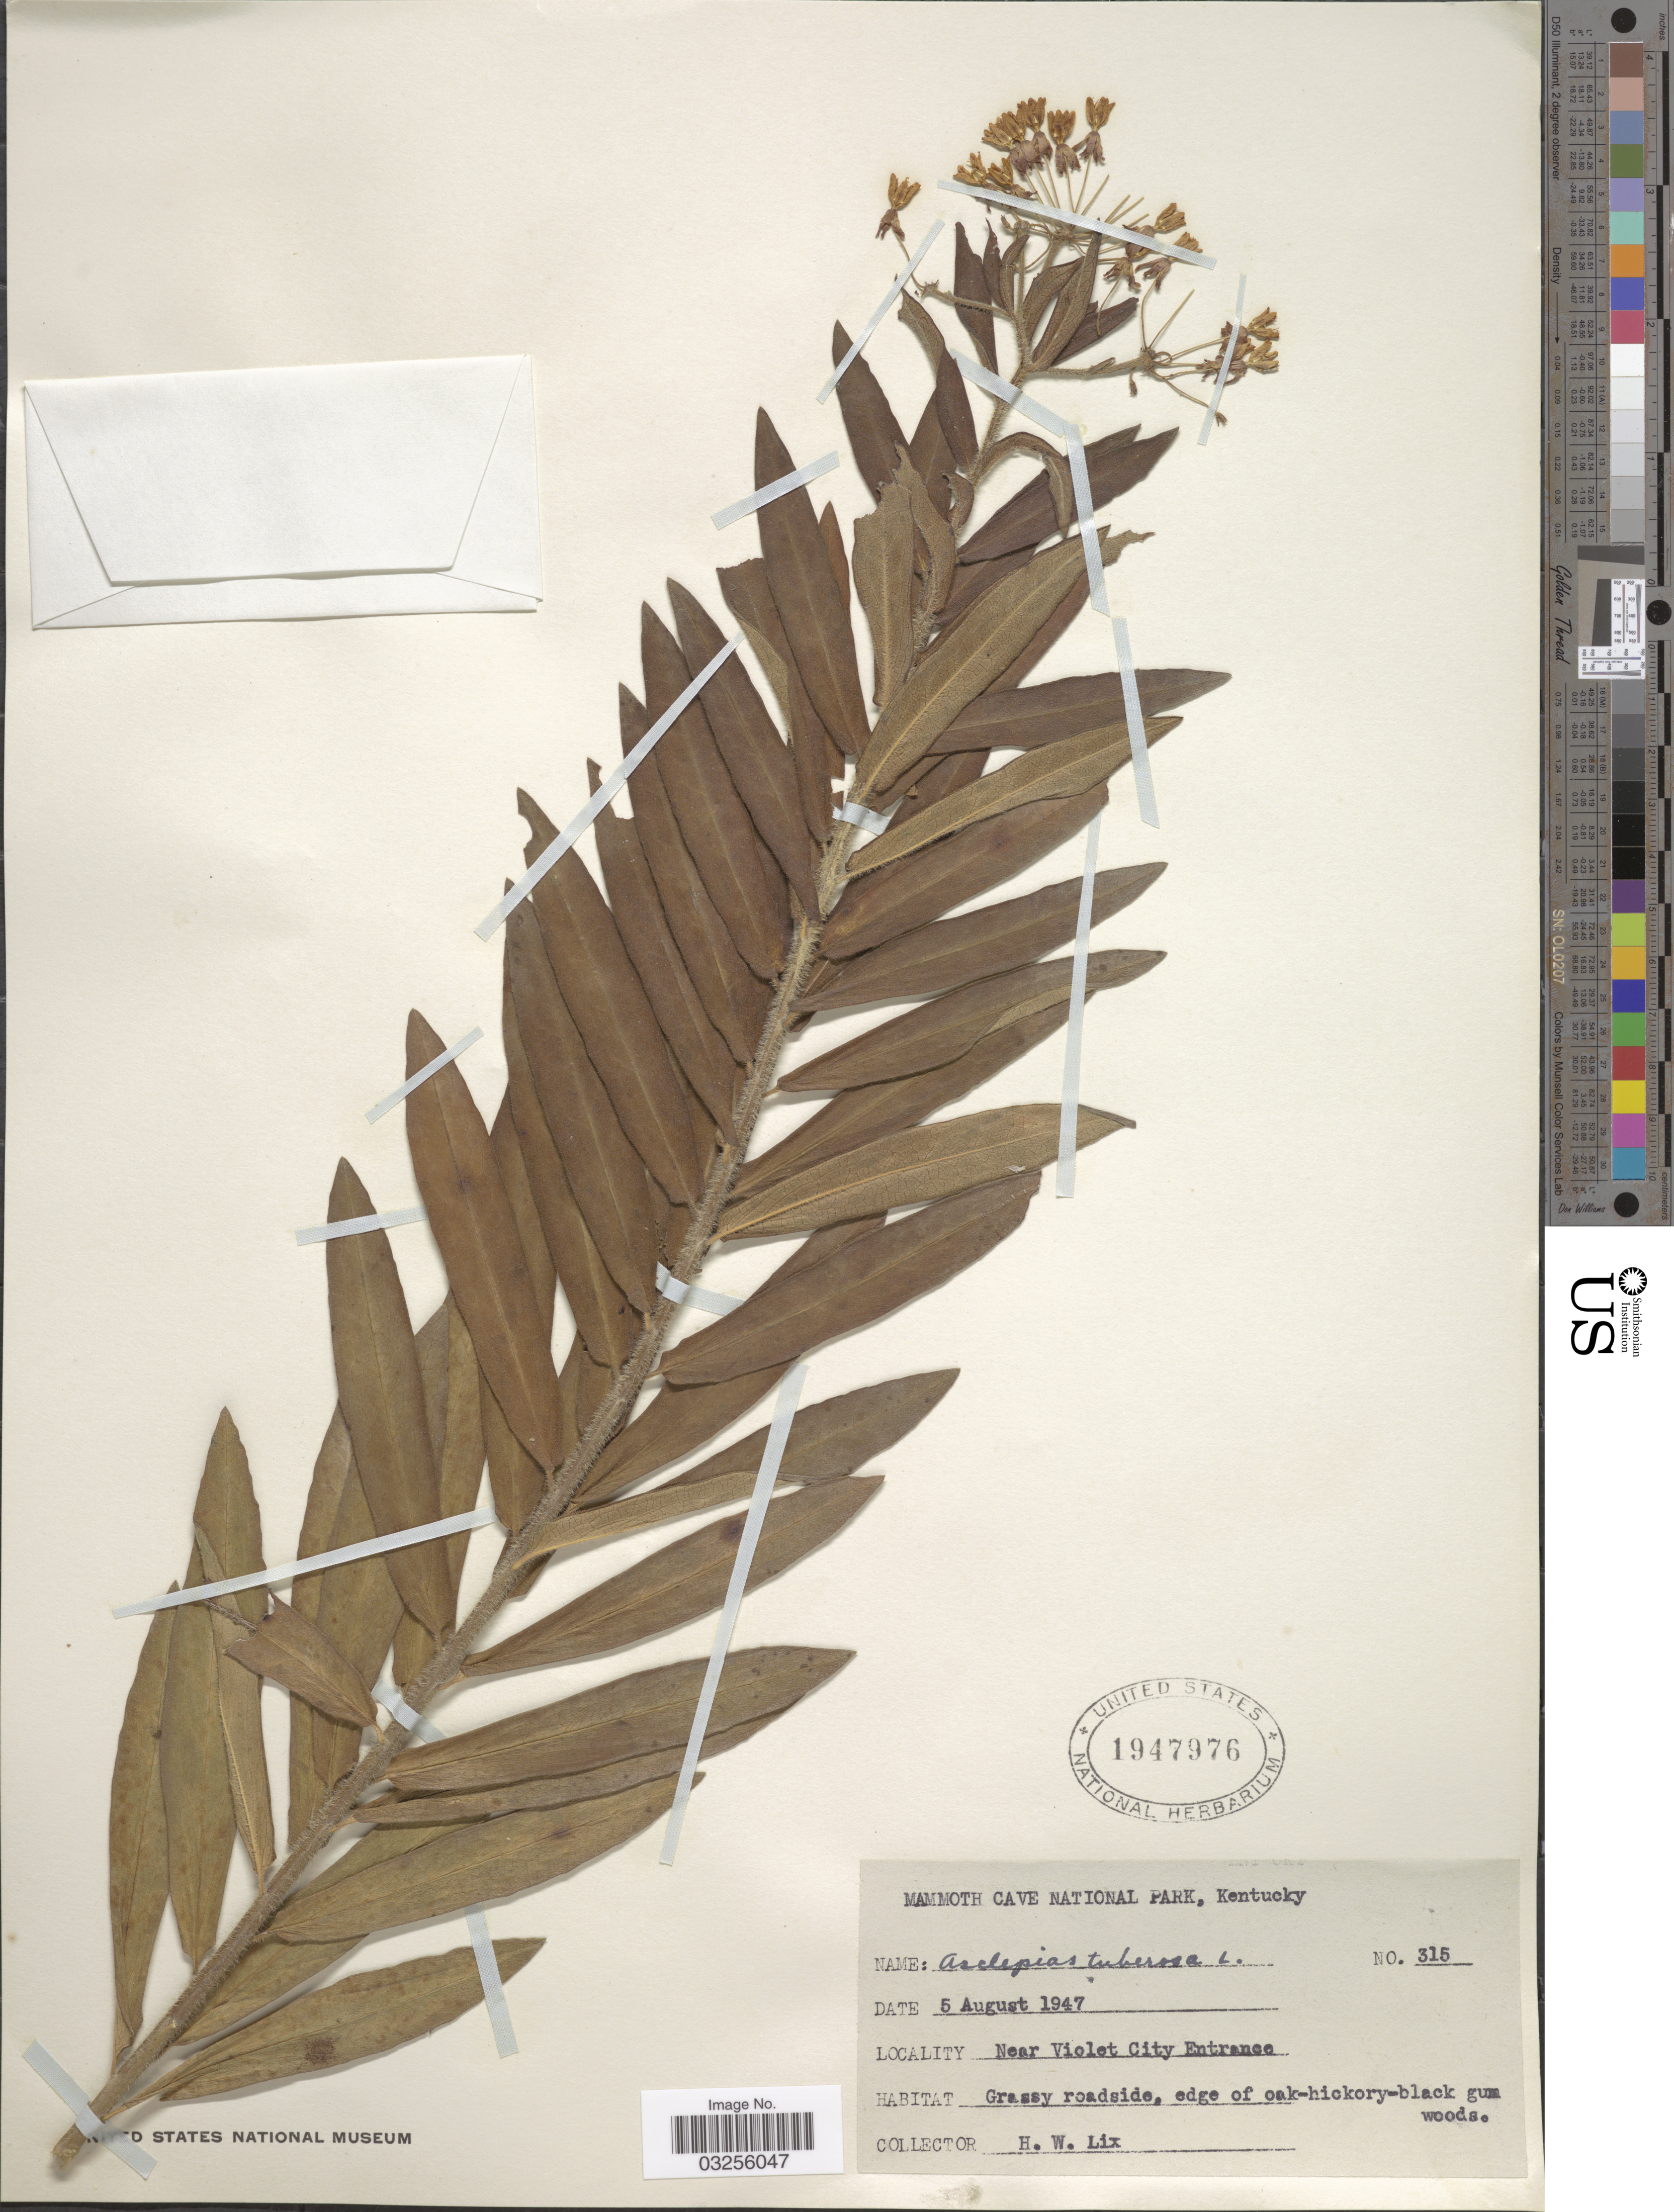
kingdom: Plantae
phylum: Tracheophyta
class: Magnoliopsida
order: Gentianales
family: Apocynaceae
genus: Asclepias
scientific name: Asclepias tuberosa subsp. tuberosa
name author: L.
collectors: H. W. Lix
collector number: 315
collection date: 1947-08-05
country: United States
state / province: Kentucky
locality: Mammoth Cave National Park. Near Violet City Entrance.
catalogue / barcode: US 1947976